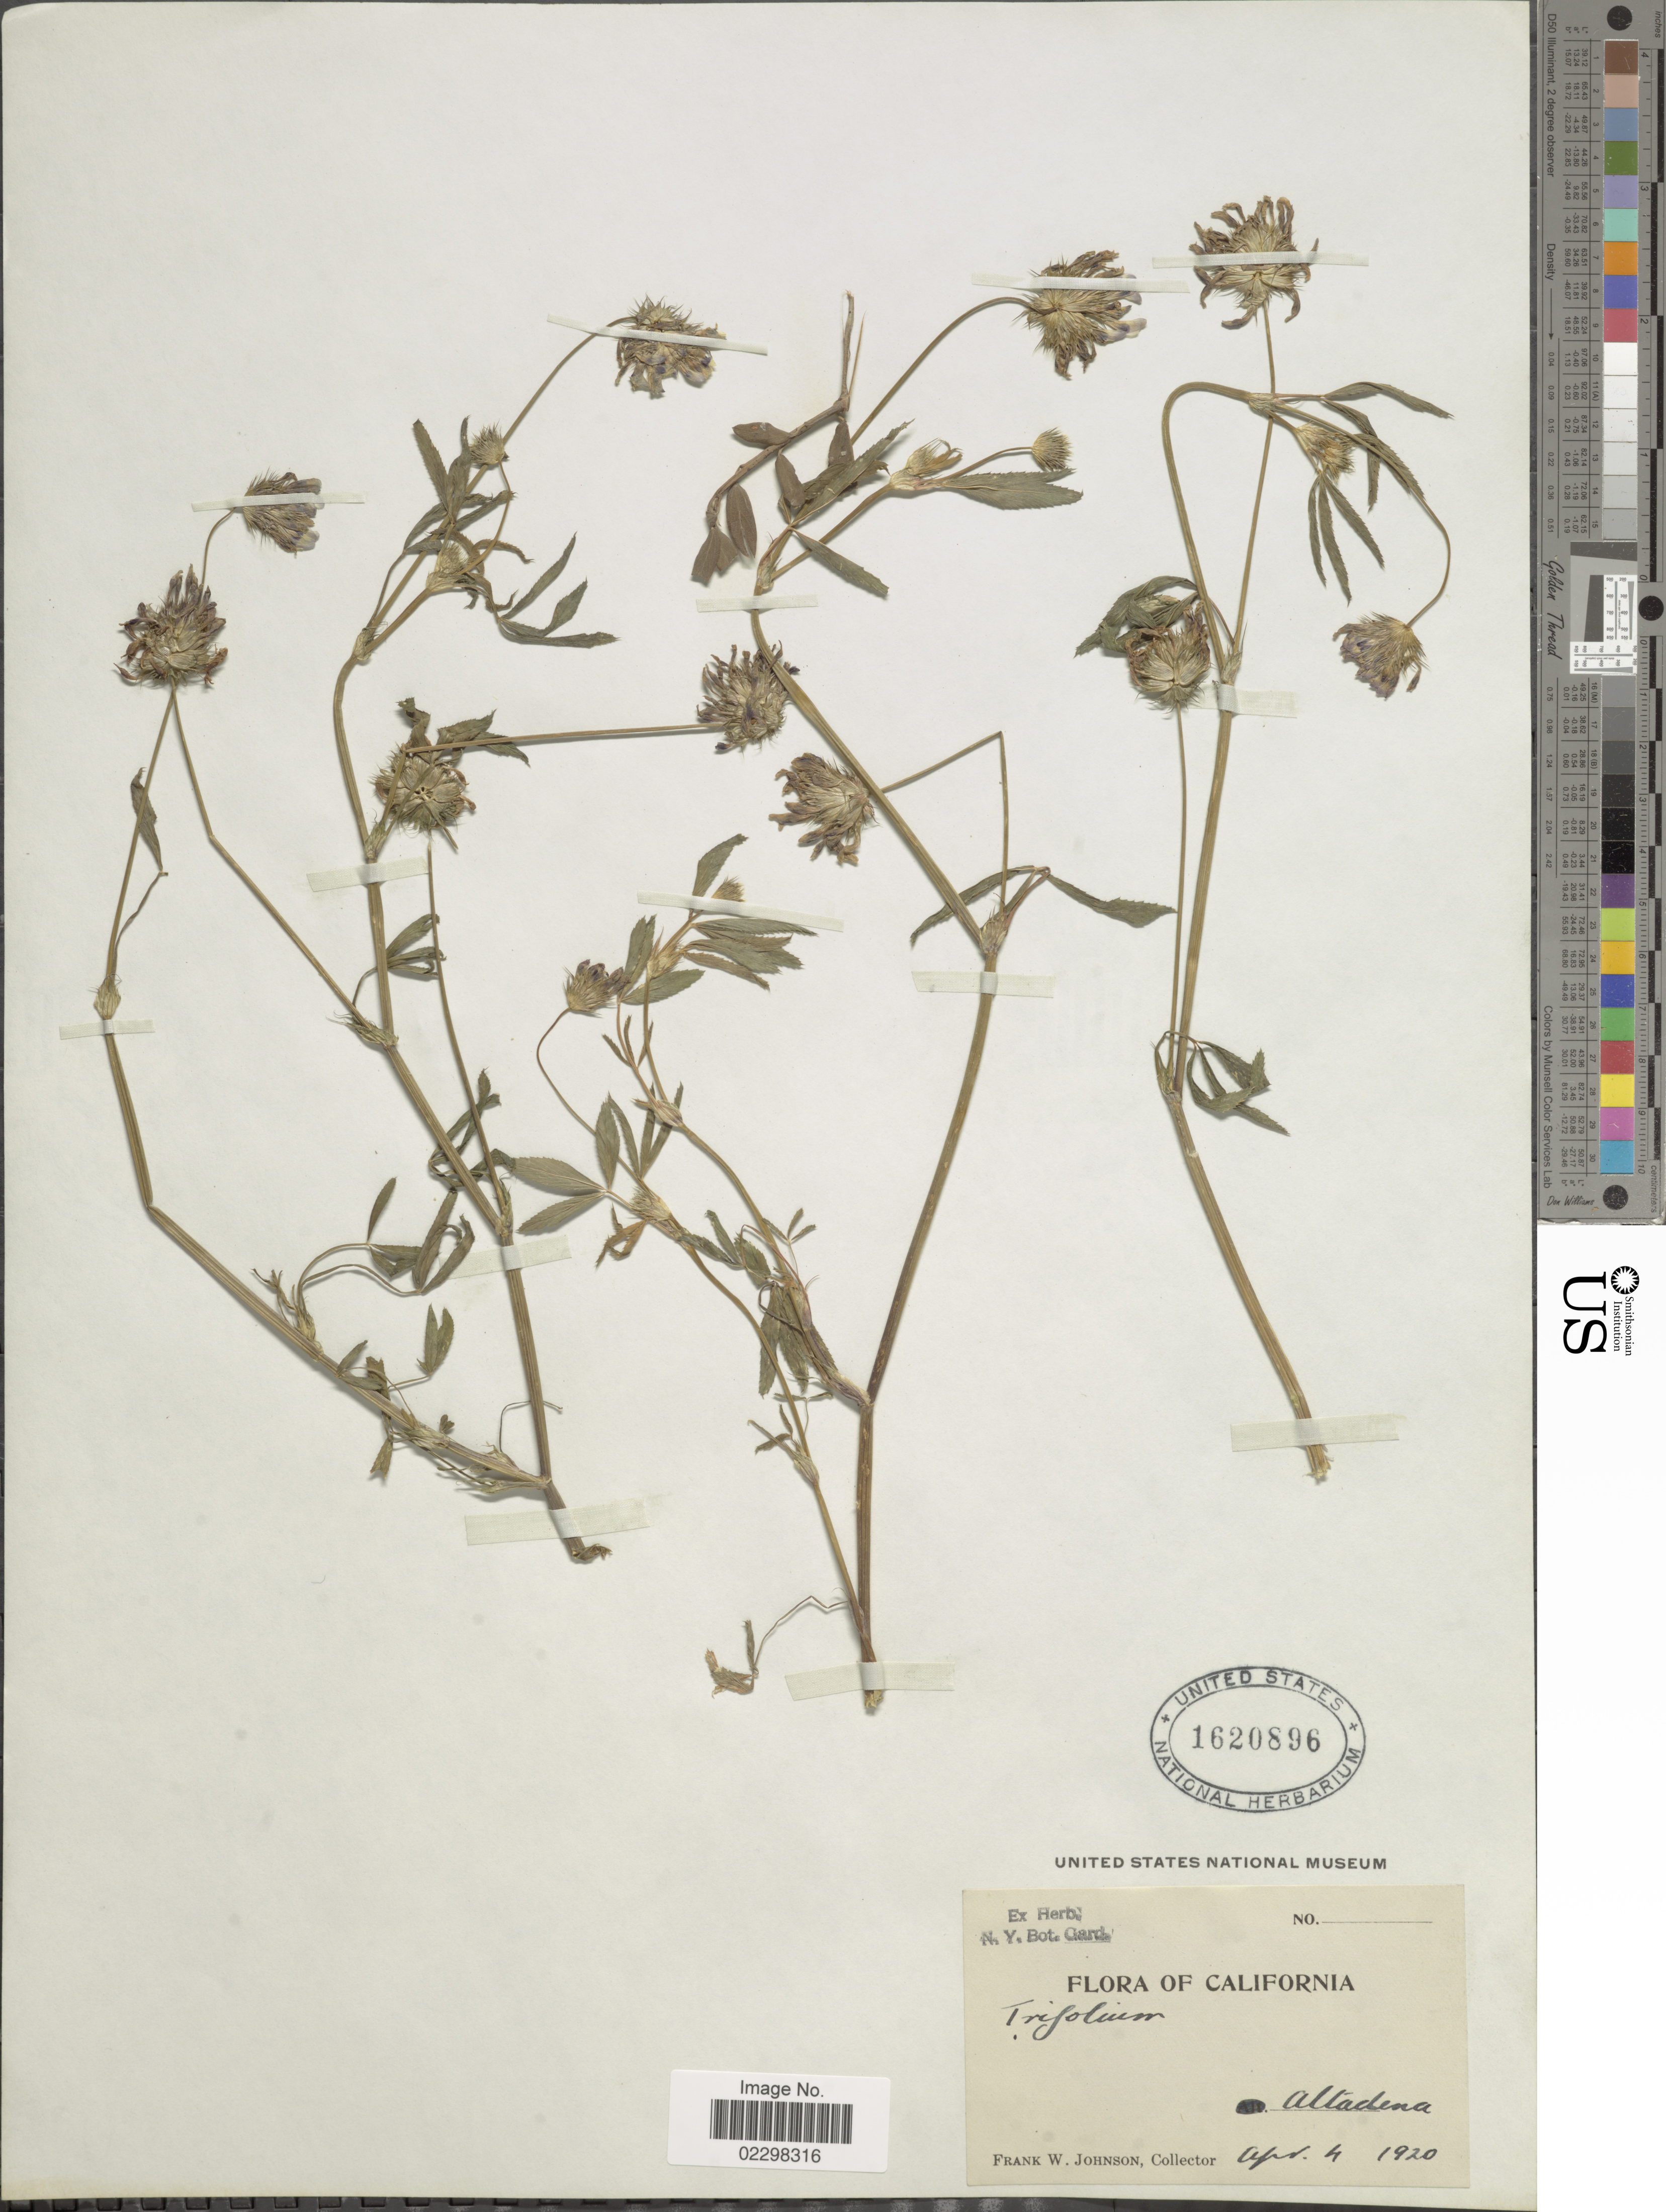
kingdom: Plantae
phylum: Tracheophyta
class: Magnoliopsida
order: Fabales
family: Fabaceae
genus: Trifolium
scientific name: Trifolium tridentatum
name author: Lindl.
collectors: F. W. Johnson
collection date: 1920-04-04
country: United States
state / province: California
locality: California. Altadena.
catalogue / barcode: US 1620896